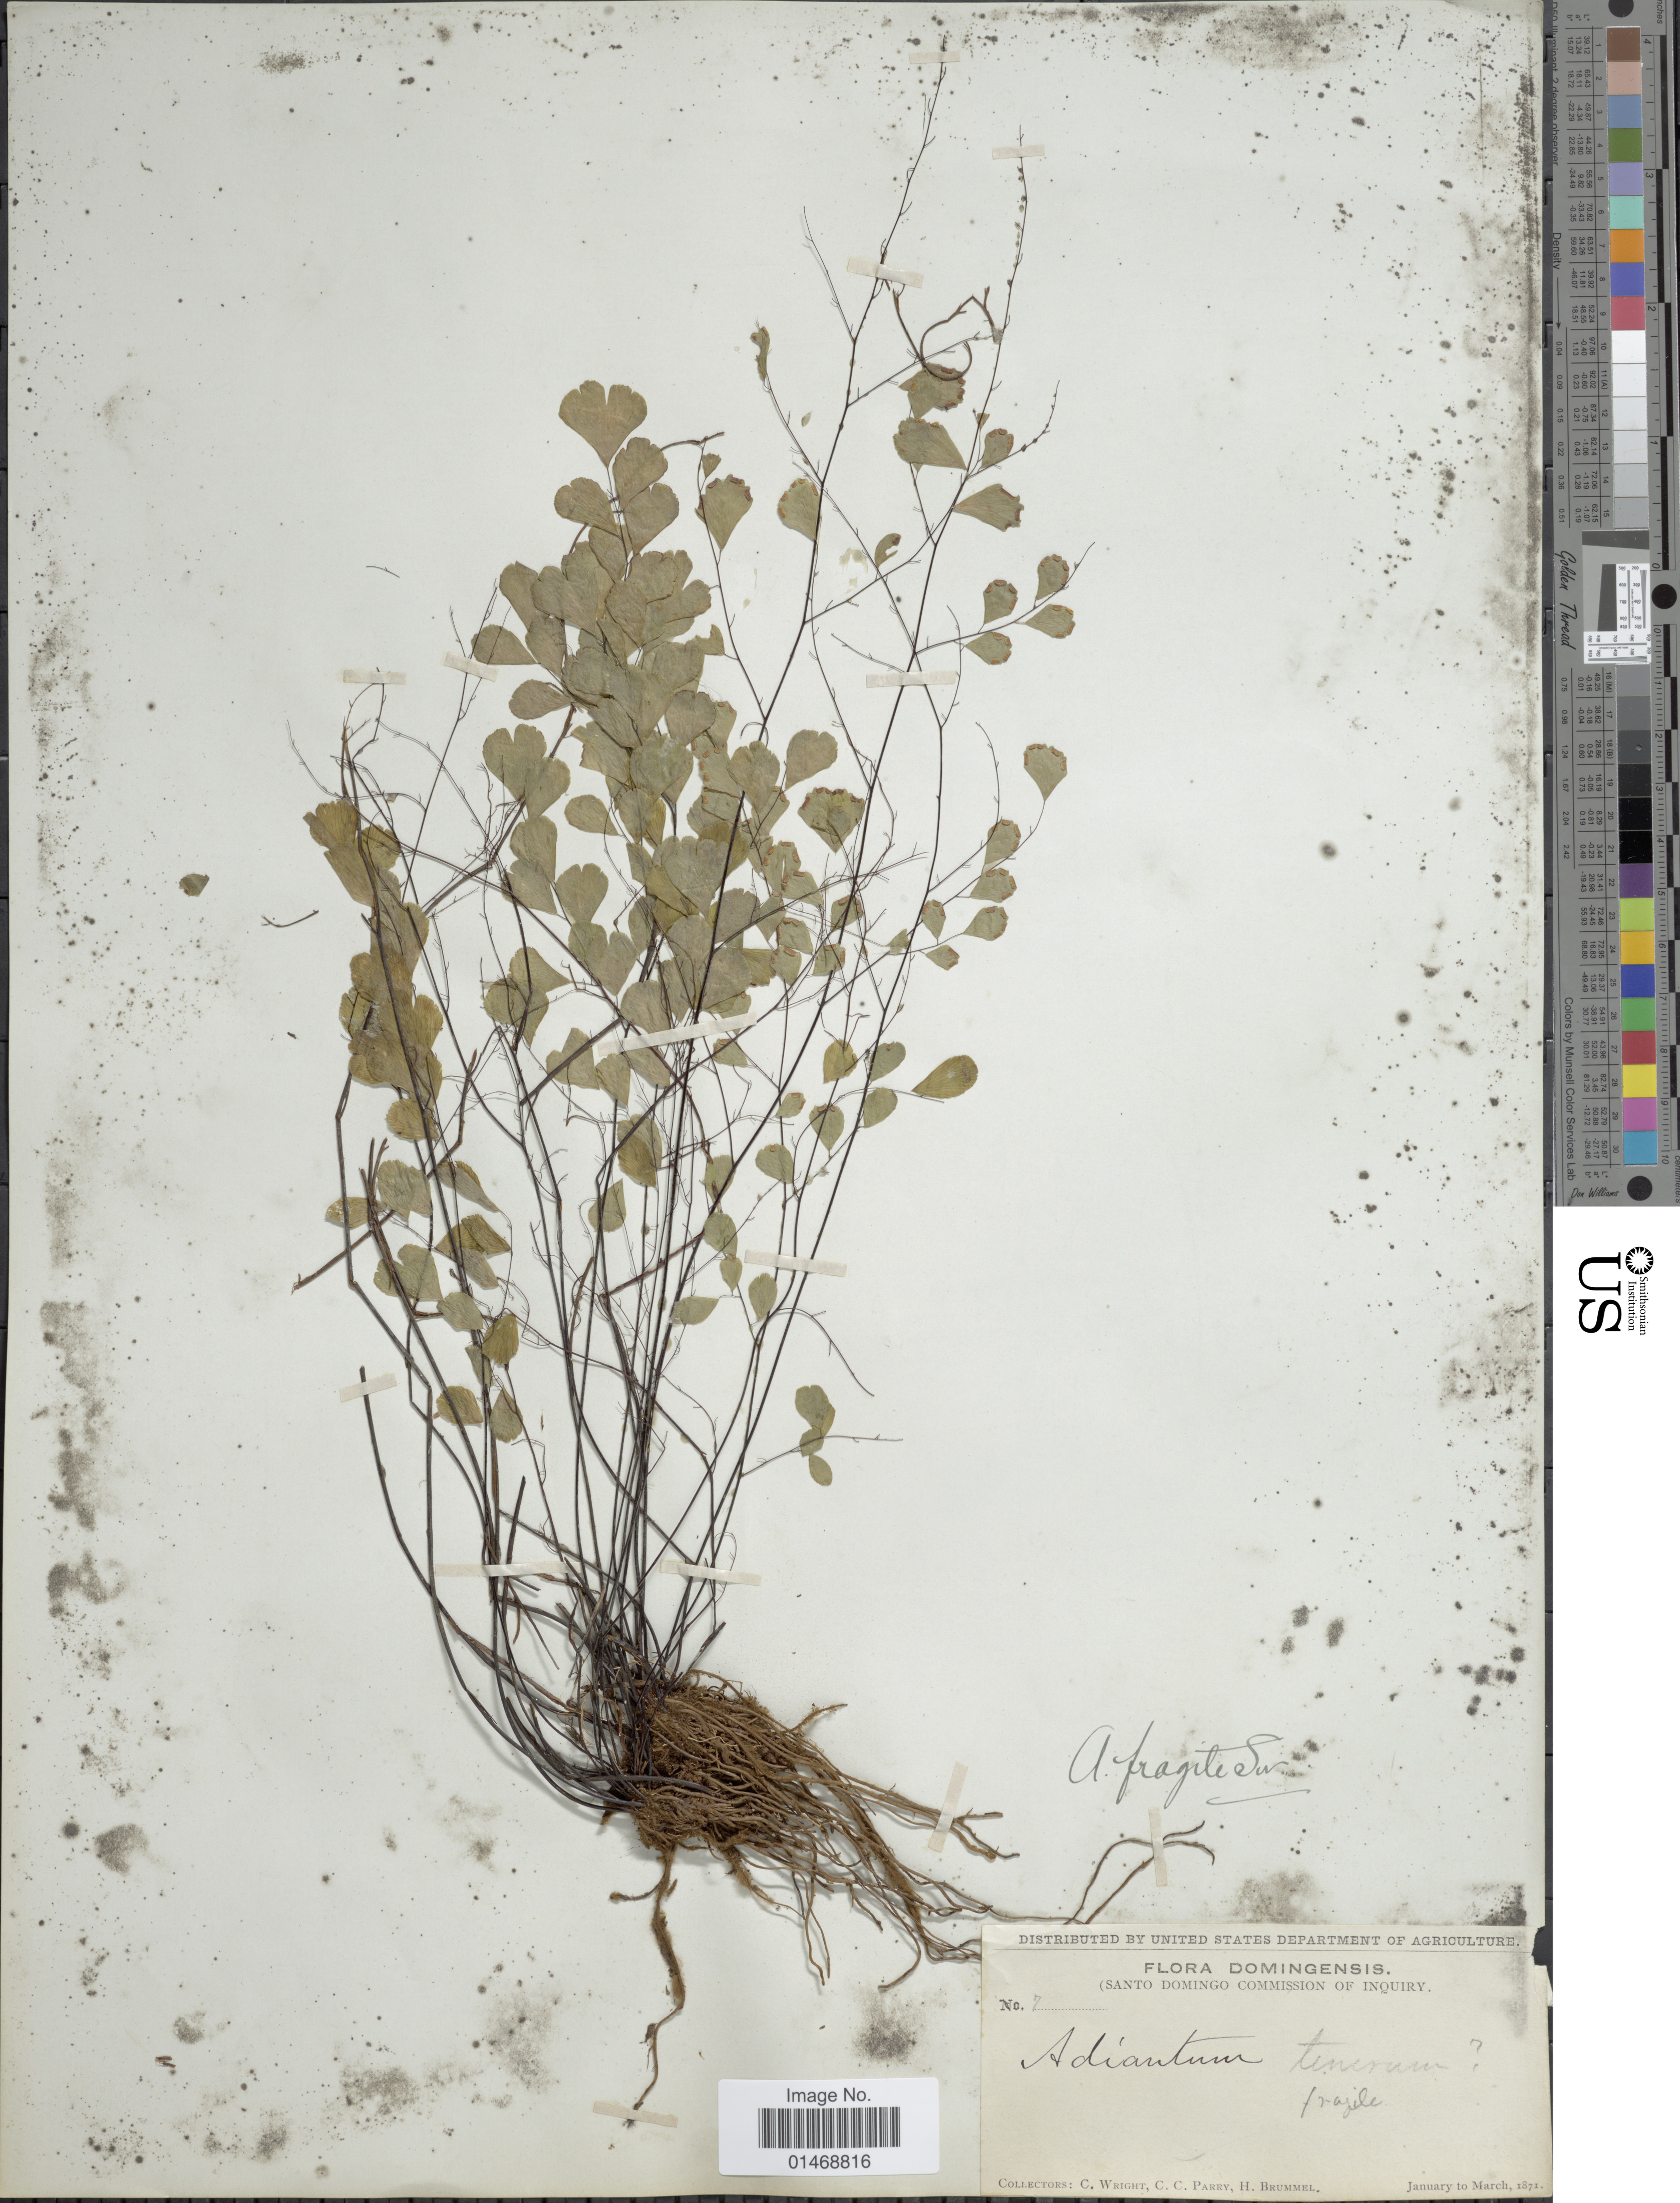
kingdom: Plantae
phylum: Tracheophyta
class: Polypodiopsida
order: Polypodiales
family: Pteridaceae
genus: Adiantum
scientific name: Adiantum fragile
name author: Sw.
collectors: C. Wright, C. C. Parry & H. Brummel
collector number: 7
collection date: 1871-01/1871-03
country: Dominica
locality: Santo Domingo